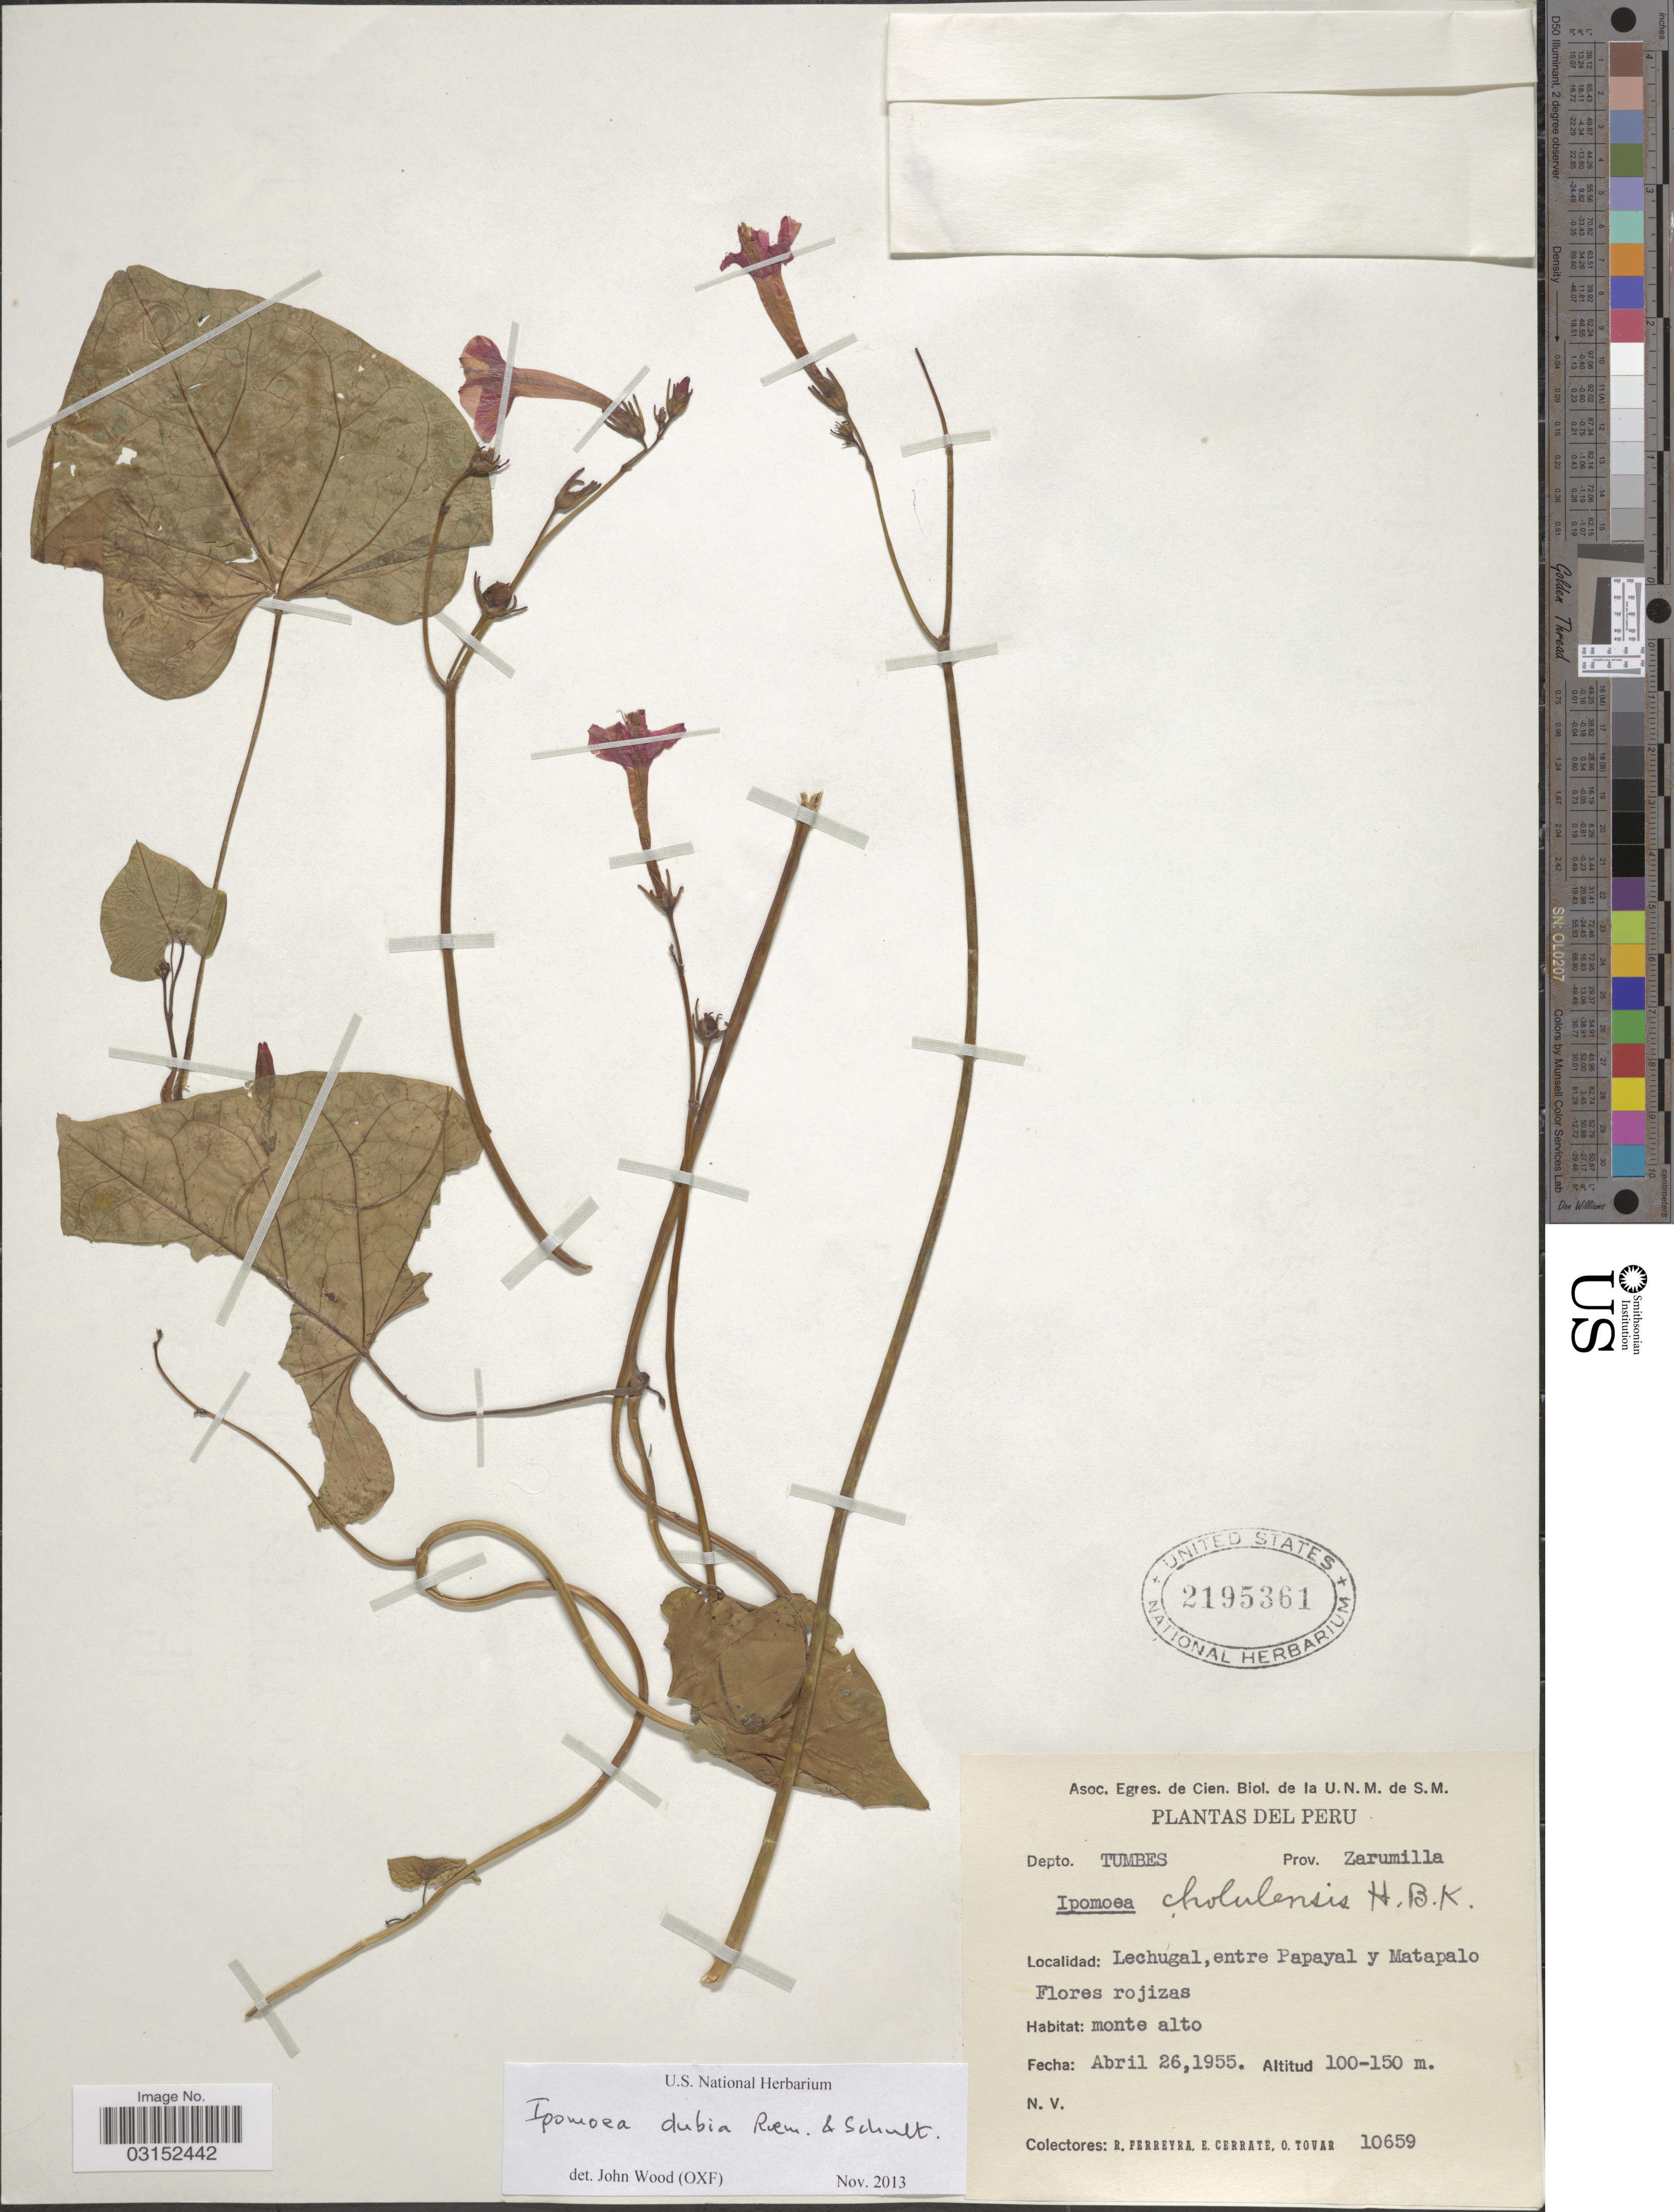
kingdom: Plantae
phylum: Tracheophyta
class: Magnoliopsida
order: Solanales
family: Convolvulaceae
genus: Ipomoea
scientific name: Ipomoea dubia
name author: Roem. & Schult.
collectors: R. A. Ferreyra, E. Cerrate & Ó. Tovar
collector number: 10659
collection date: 1955-04-26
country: Peru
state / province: Tumbes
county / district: Zarumilla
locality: Depto. Tumbes, Prov. Zarumilla, Lechugal, entre Papayal y Matapalo.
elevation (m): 100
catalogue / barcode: US 2195361